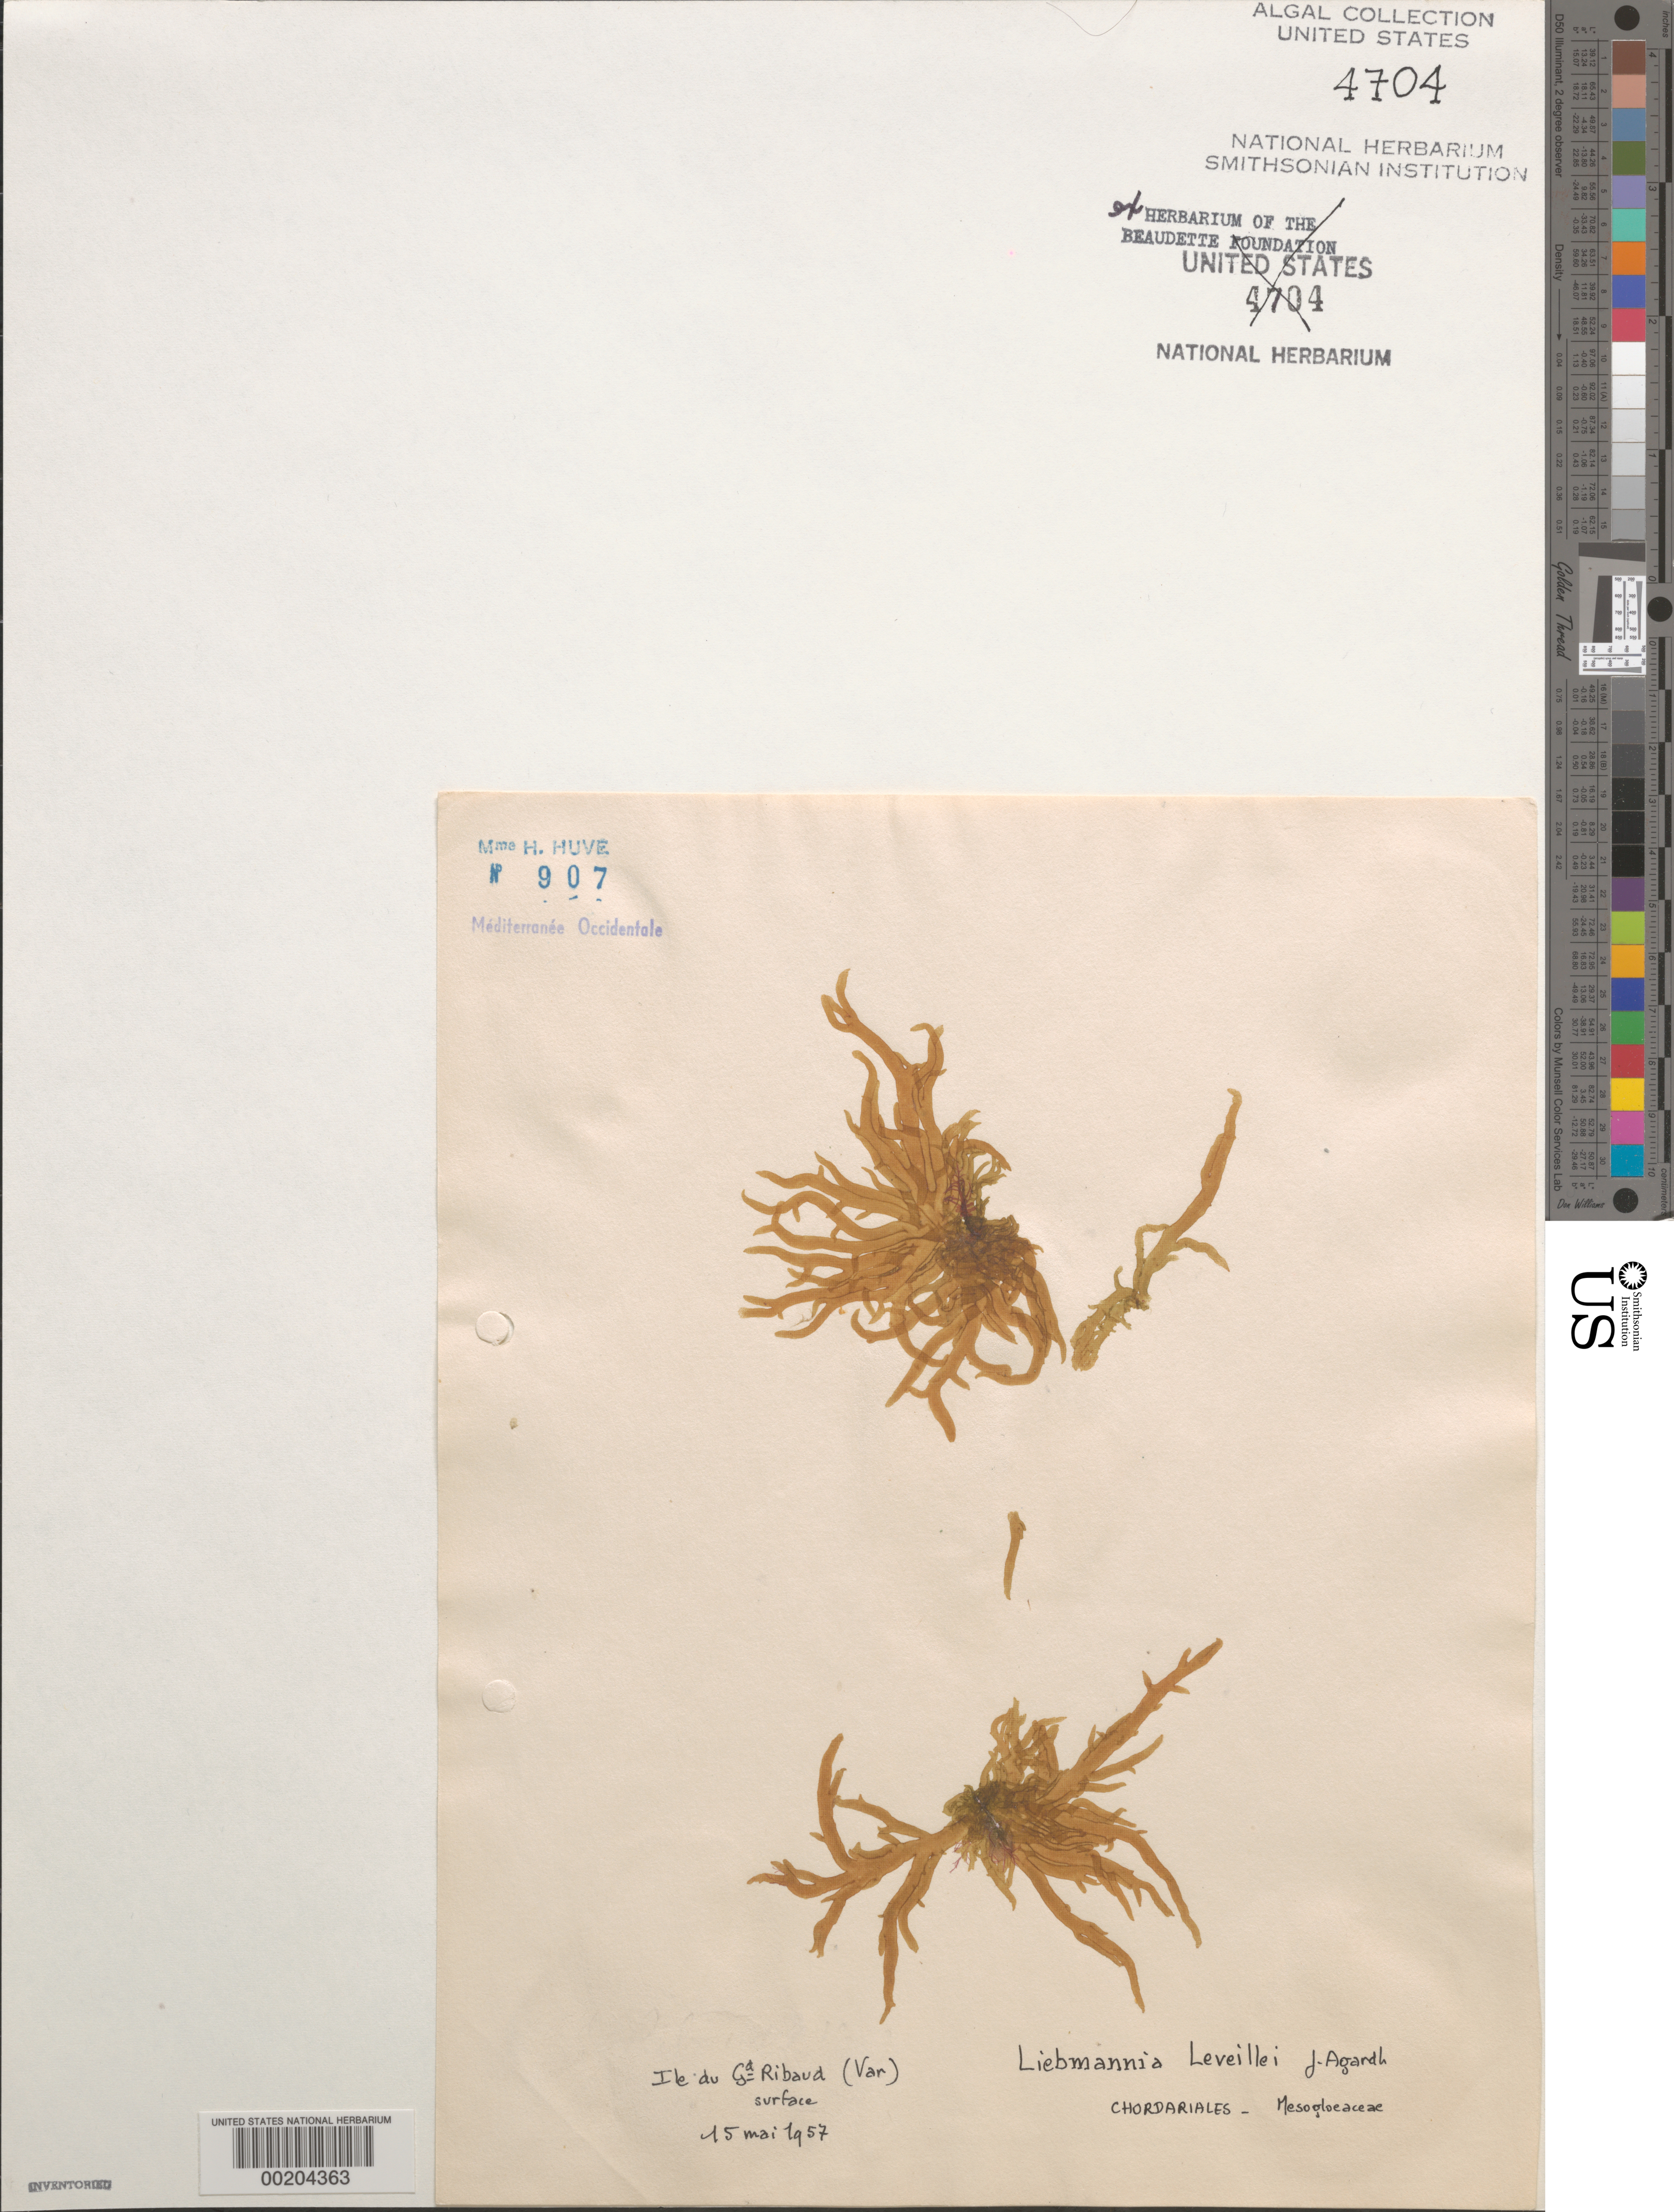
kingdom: Chromista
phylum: Ochrophyta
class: Phaeophyceae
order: Ectocarpales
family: Chordariaceae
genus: Mesogloia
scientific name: Mesogloia vermiculata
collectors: H. Huvé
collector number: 907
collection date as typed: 15 May 1957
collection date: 1957-05-15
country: France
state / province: Provence-Alpes-Côte d'Azur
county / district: Var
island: Ile du Grand Ribaud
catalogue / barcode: US 4704